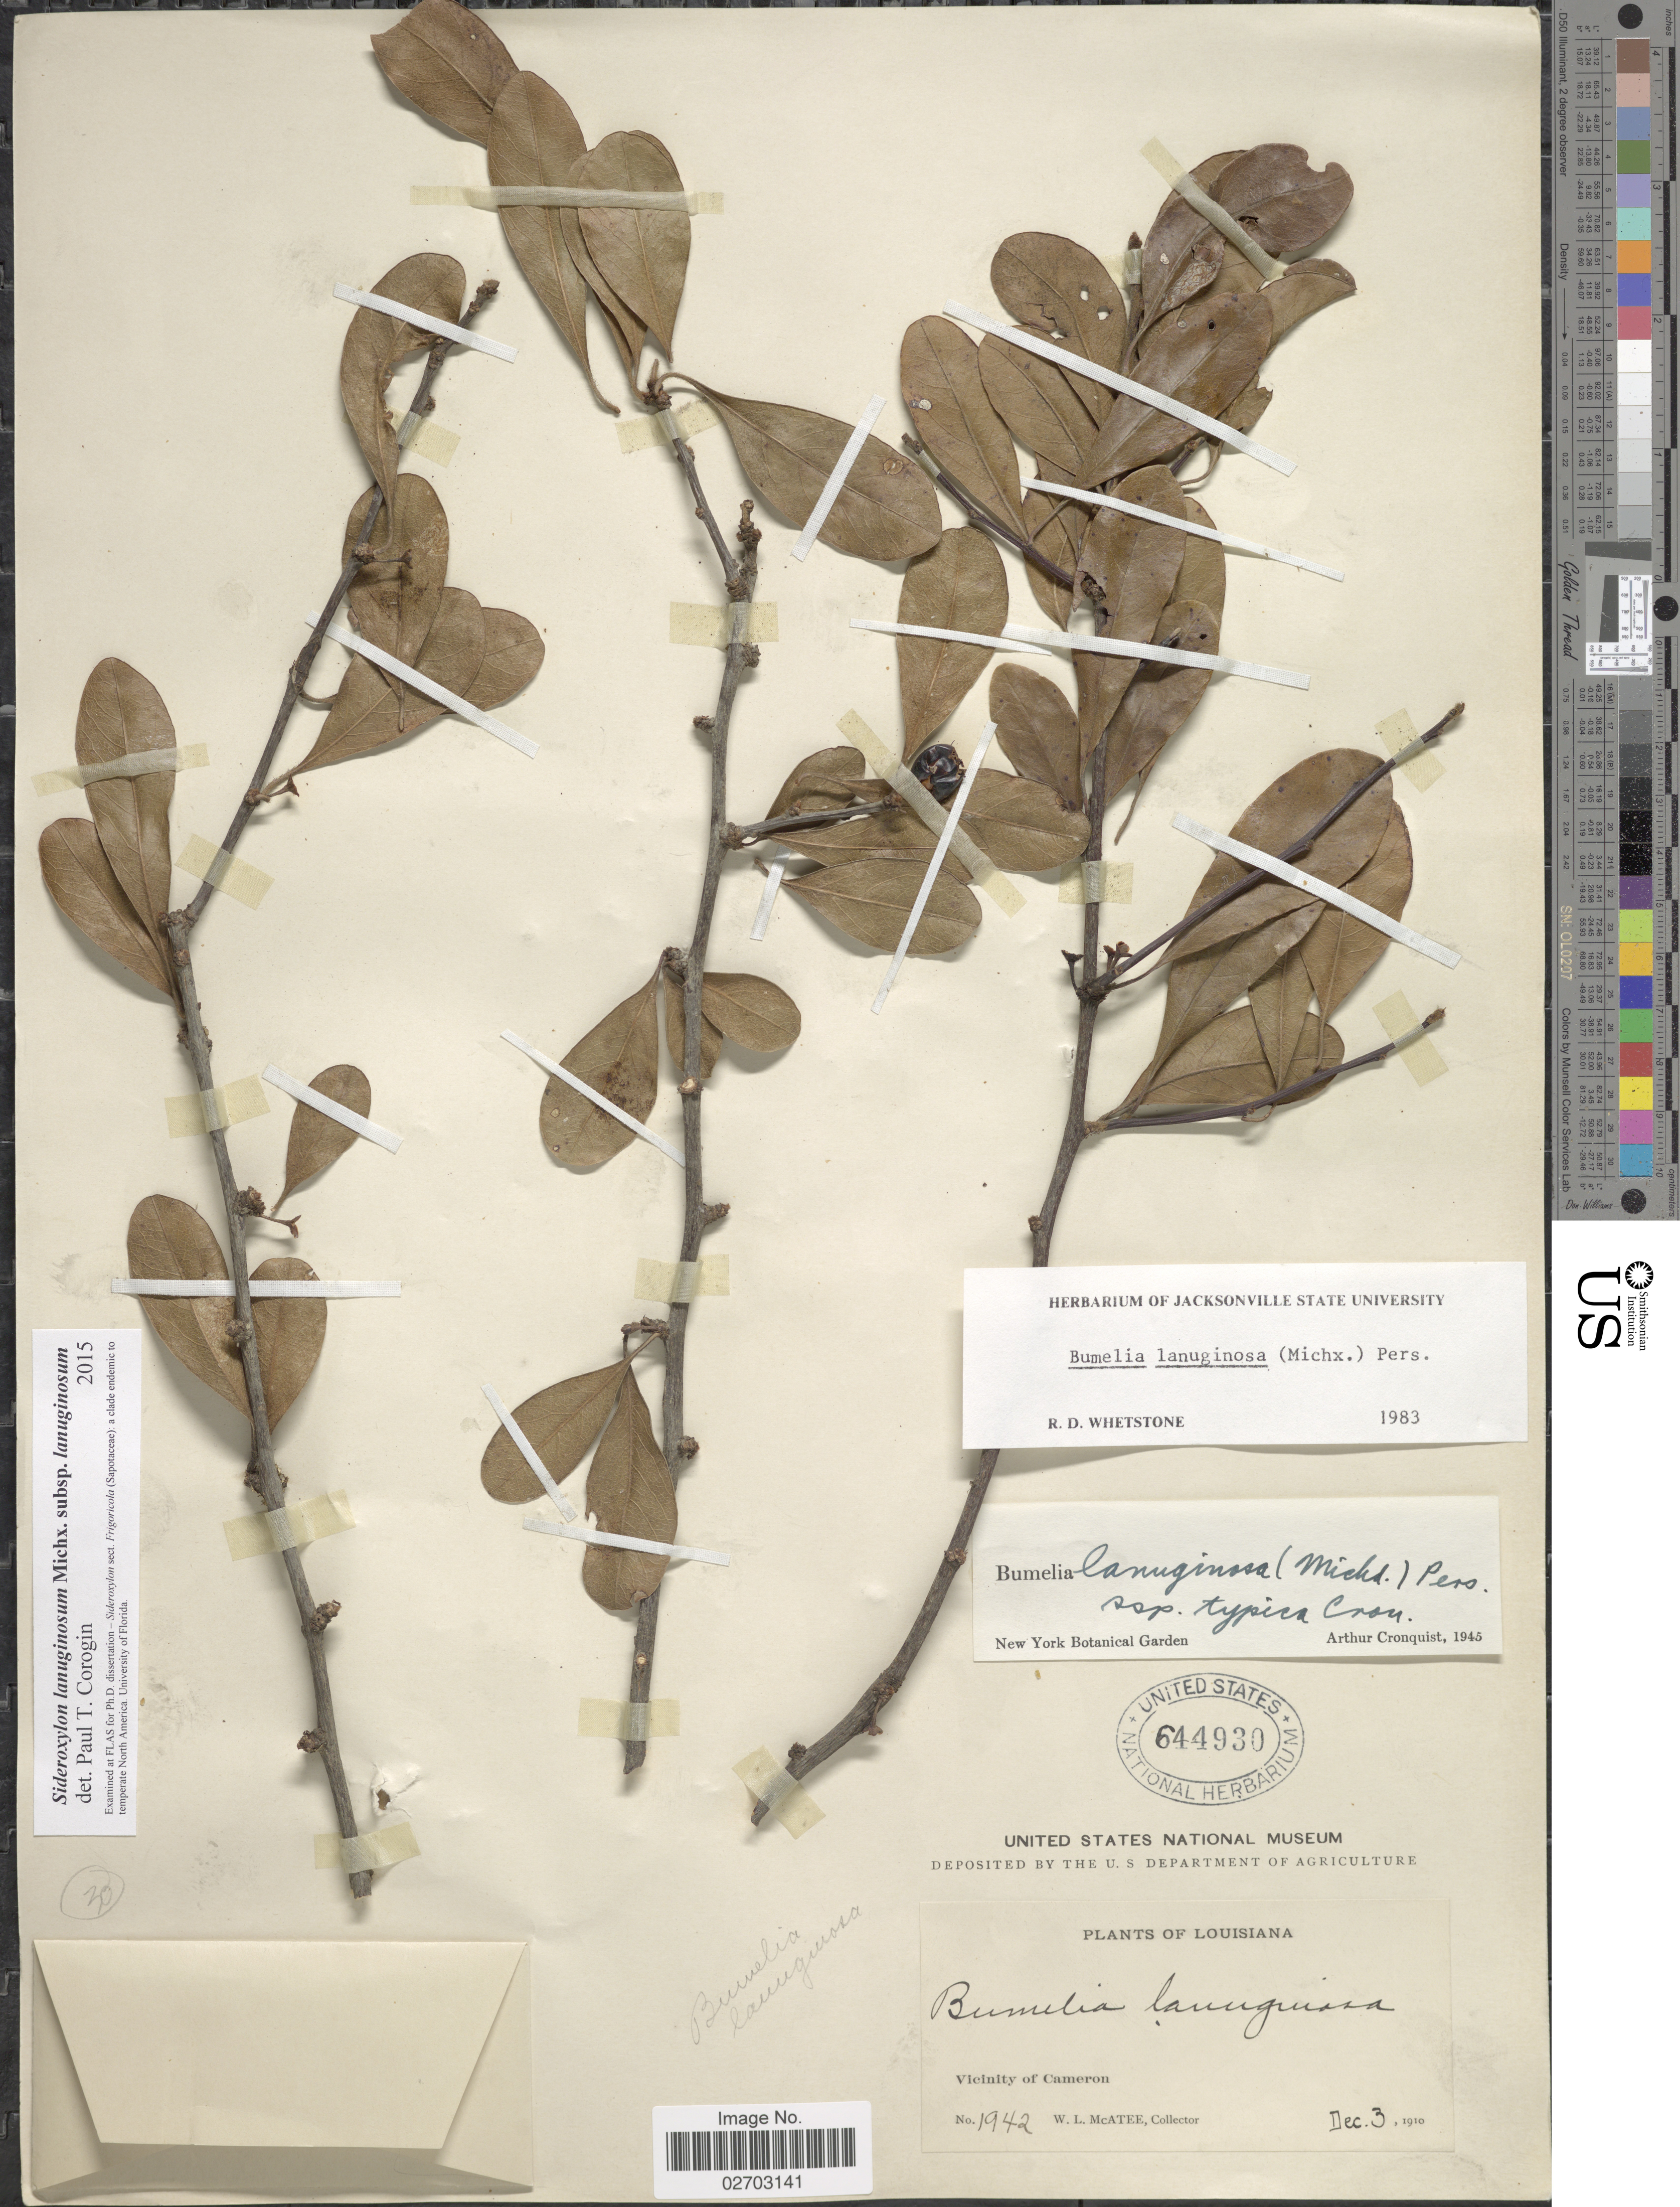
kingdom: Plantae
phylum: Tracheophyta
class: Magnoliopsida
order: Ericales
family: Sapotaceae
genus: Sideroxylon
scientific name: Sideroxylon lanuginosum subsp. lanuginosum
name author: Michx.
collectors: W. McAtee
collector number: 1942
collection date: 1910-12-03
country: United States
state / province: Louisiana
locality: Vicinity of Cameron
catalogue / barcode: US 644930